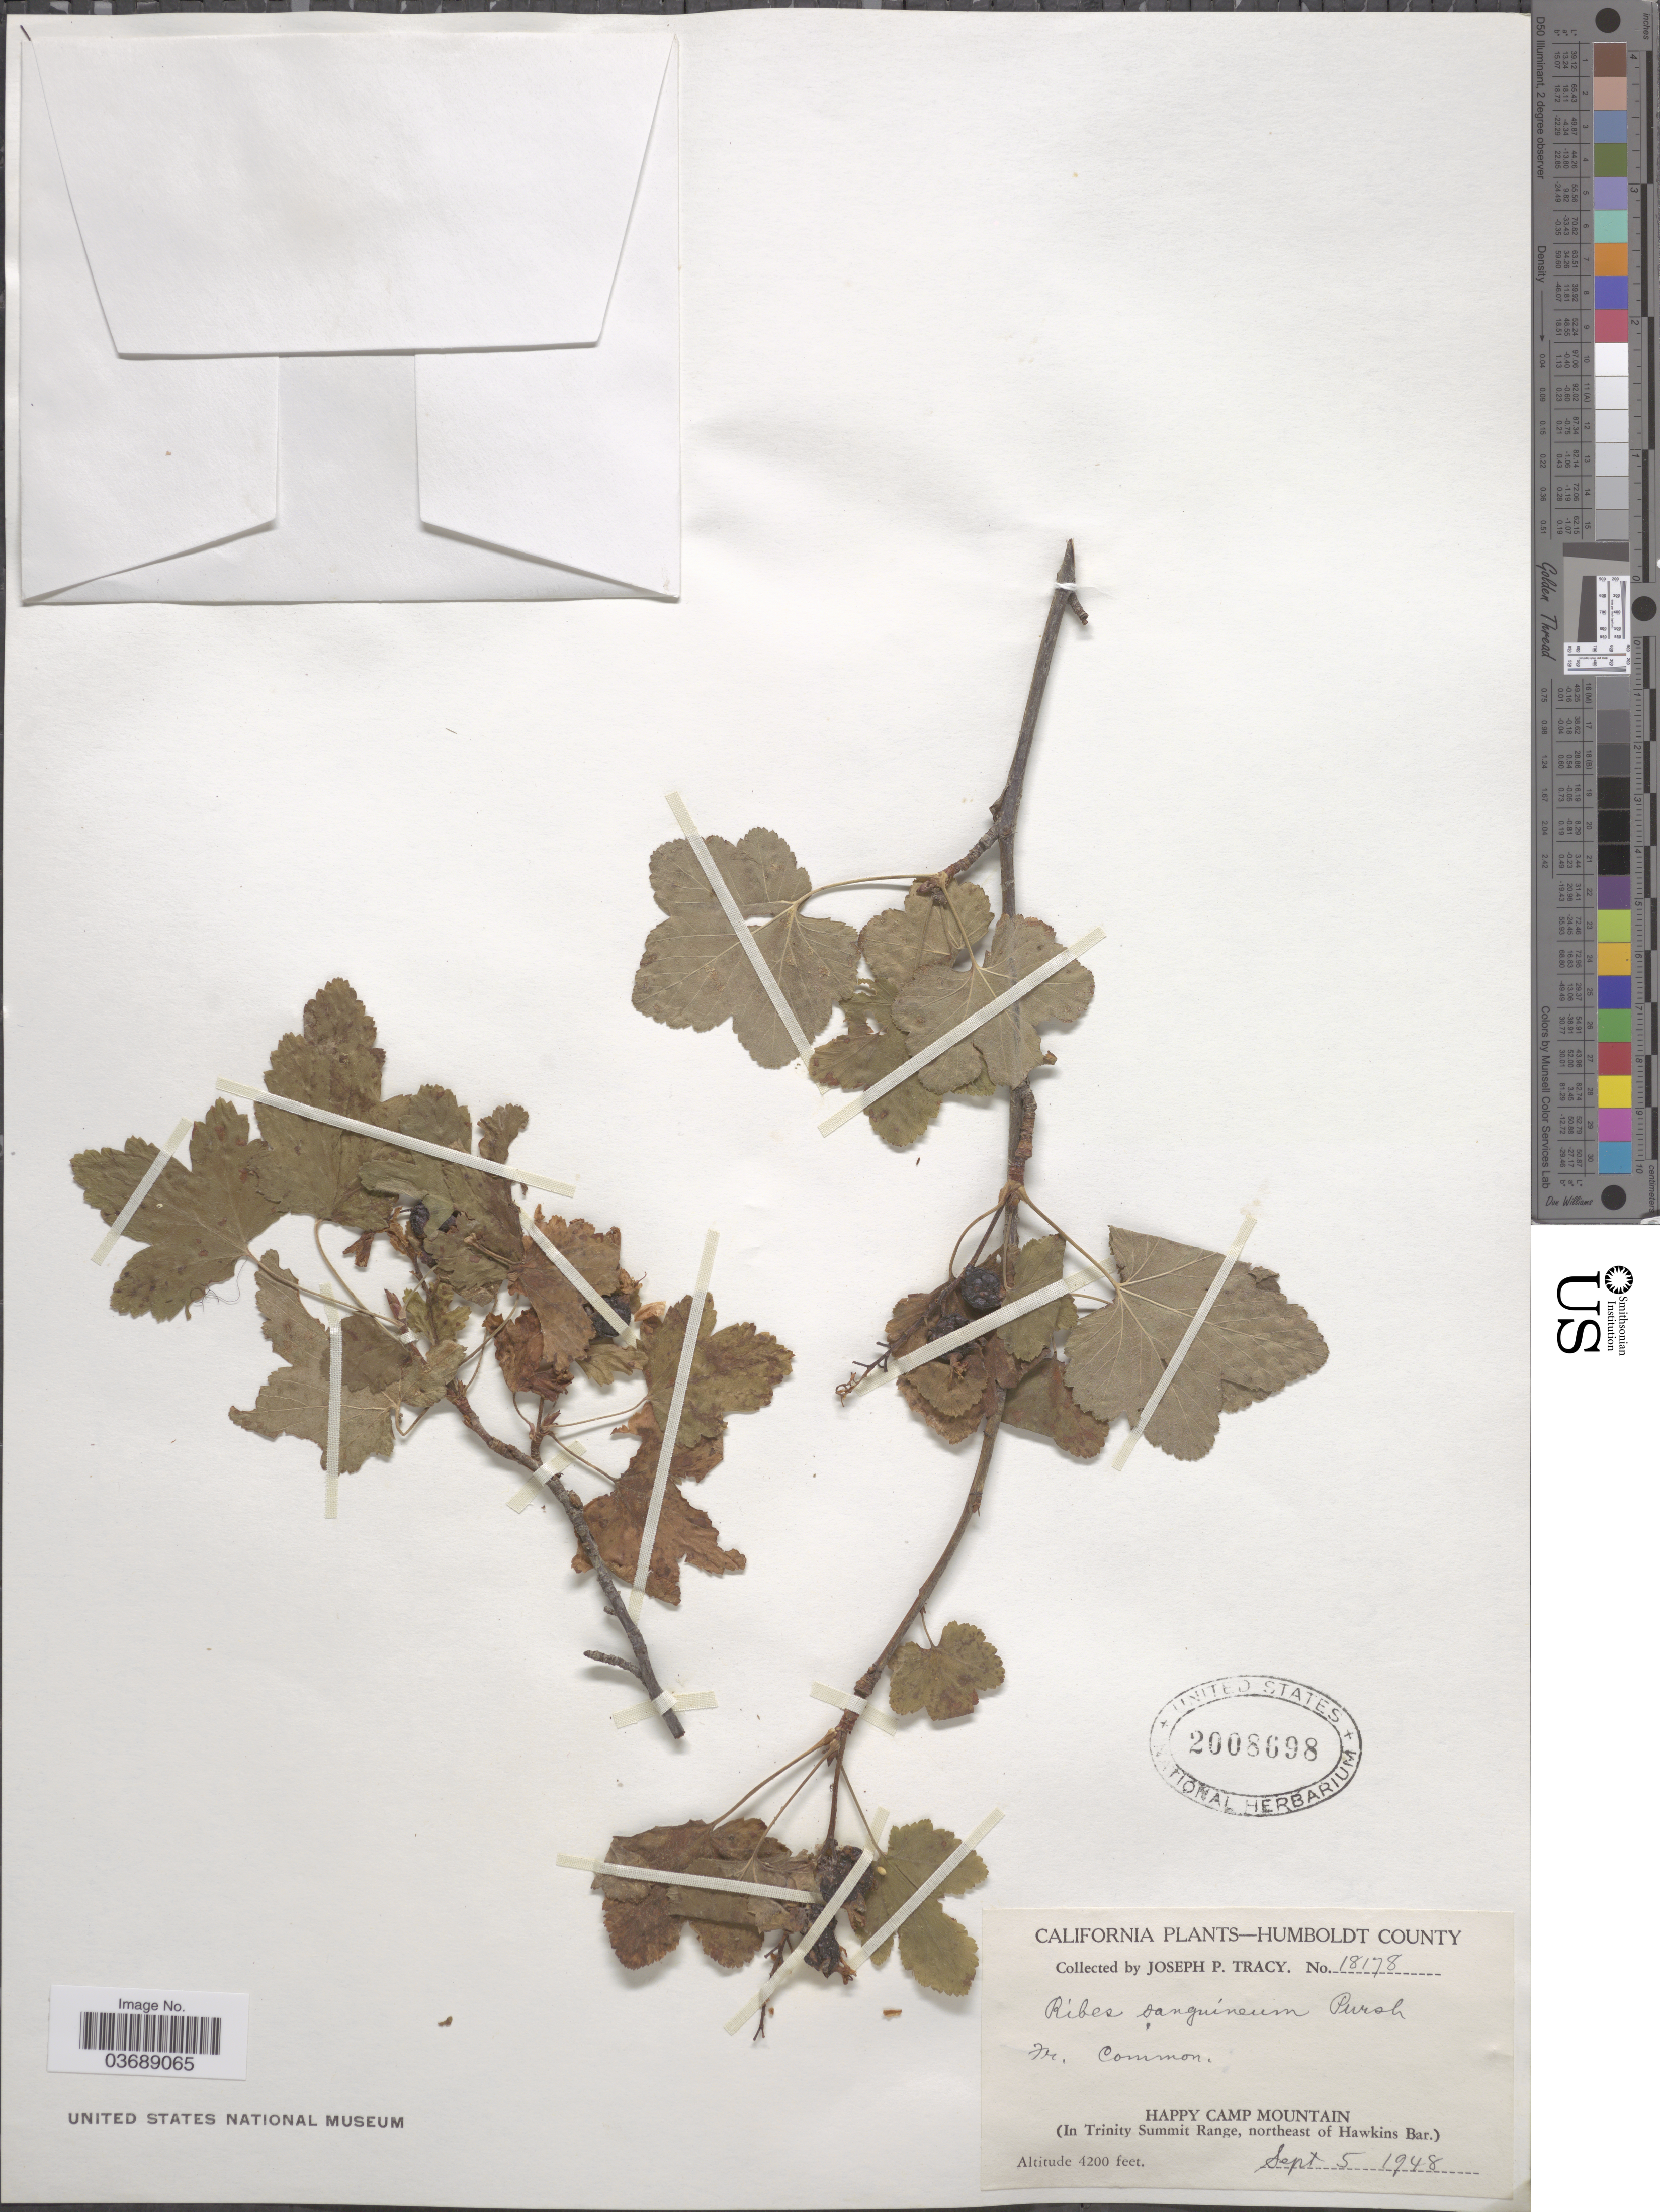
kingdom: Plantae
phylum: Tracheophyta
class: Magnoliopsida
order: Saxifragales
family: Grossulariaceae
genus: Ribes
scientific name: Ribes sanguineum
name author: Pursh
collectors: J. Tracy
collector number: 18178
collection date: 1948-09-05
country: United States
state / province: California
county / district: Humboldt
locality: Humboldt County. Happy Camp Mountain. (In Trinity Summit Range, northeast of Hawkins Bar).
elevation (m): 1280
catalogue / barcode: US 2008698